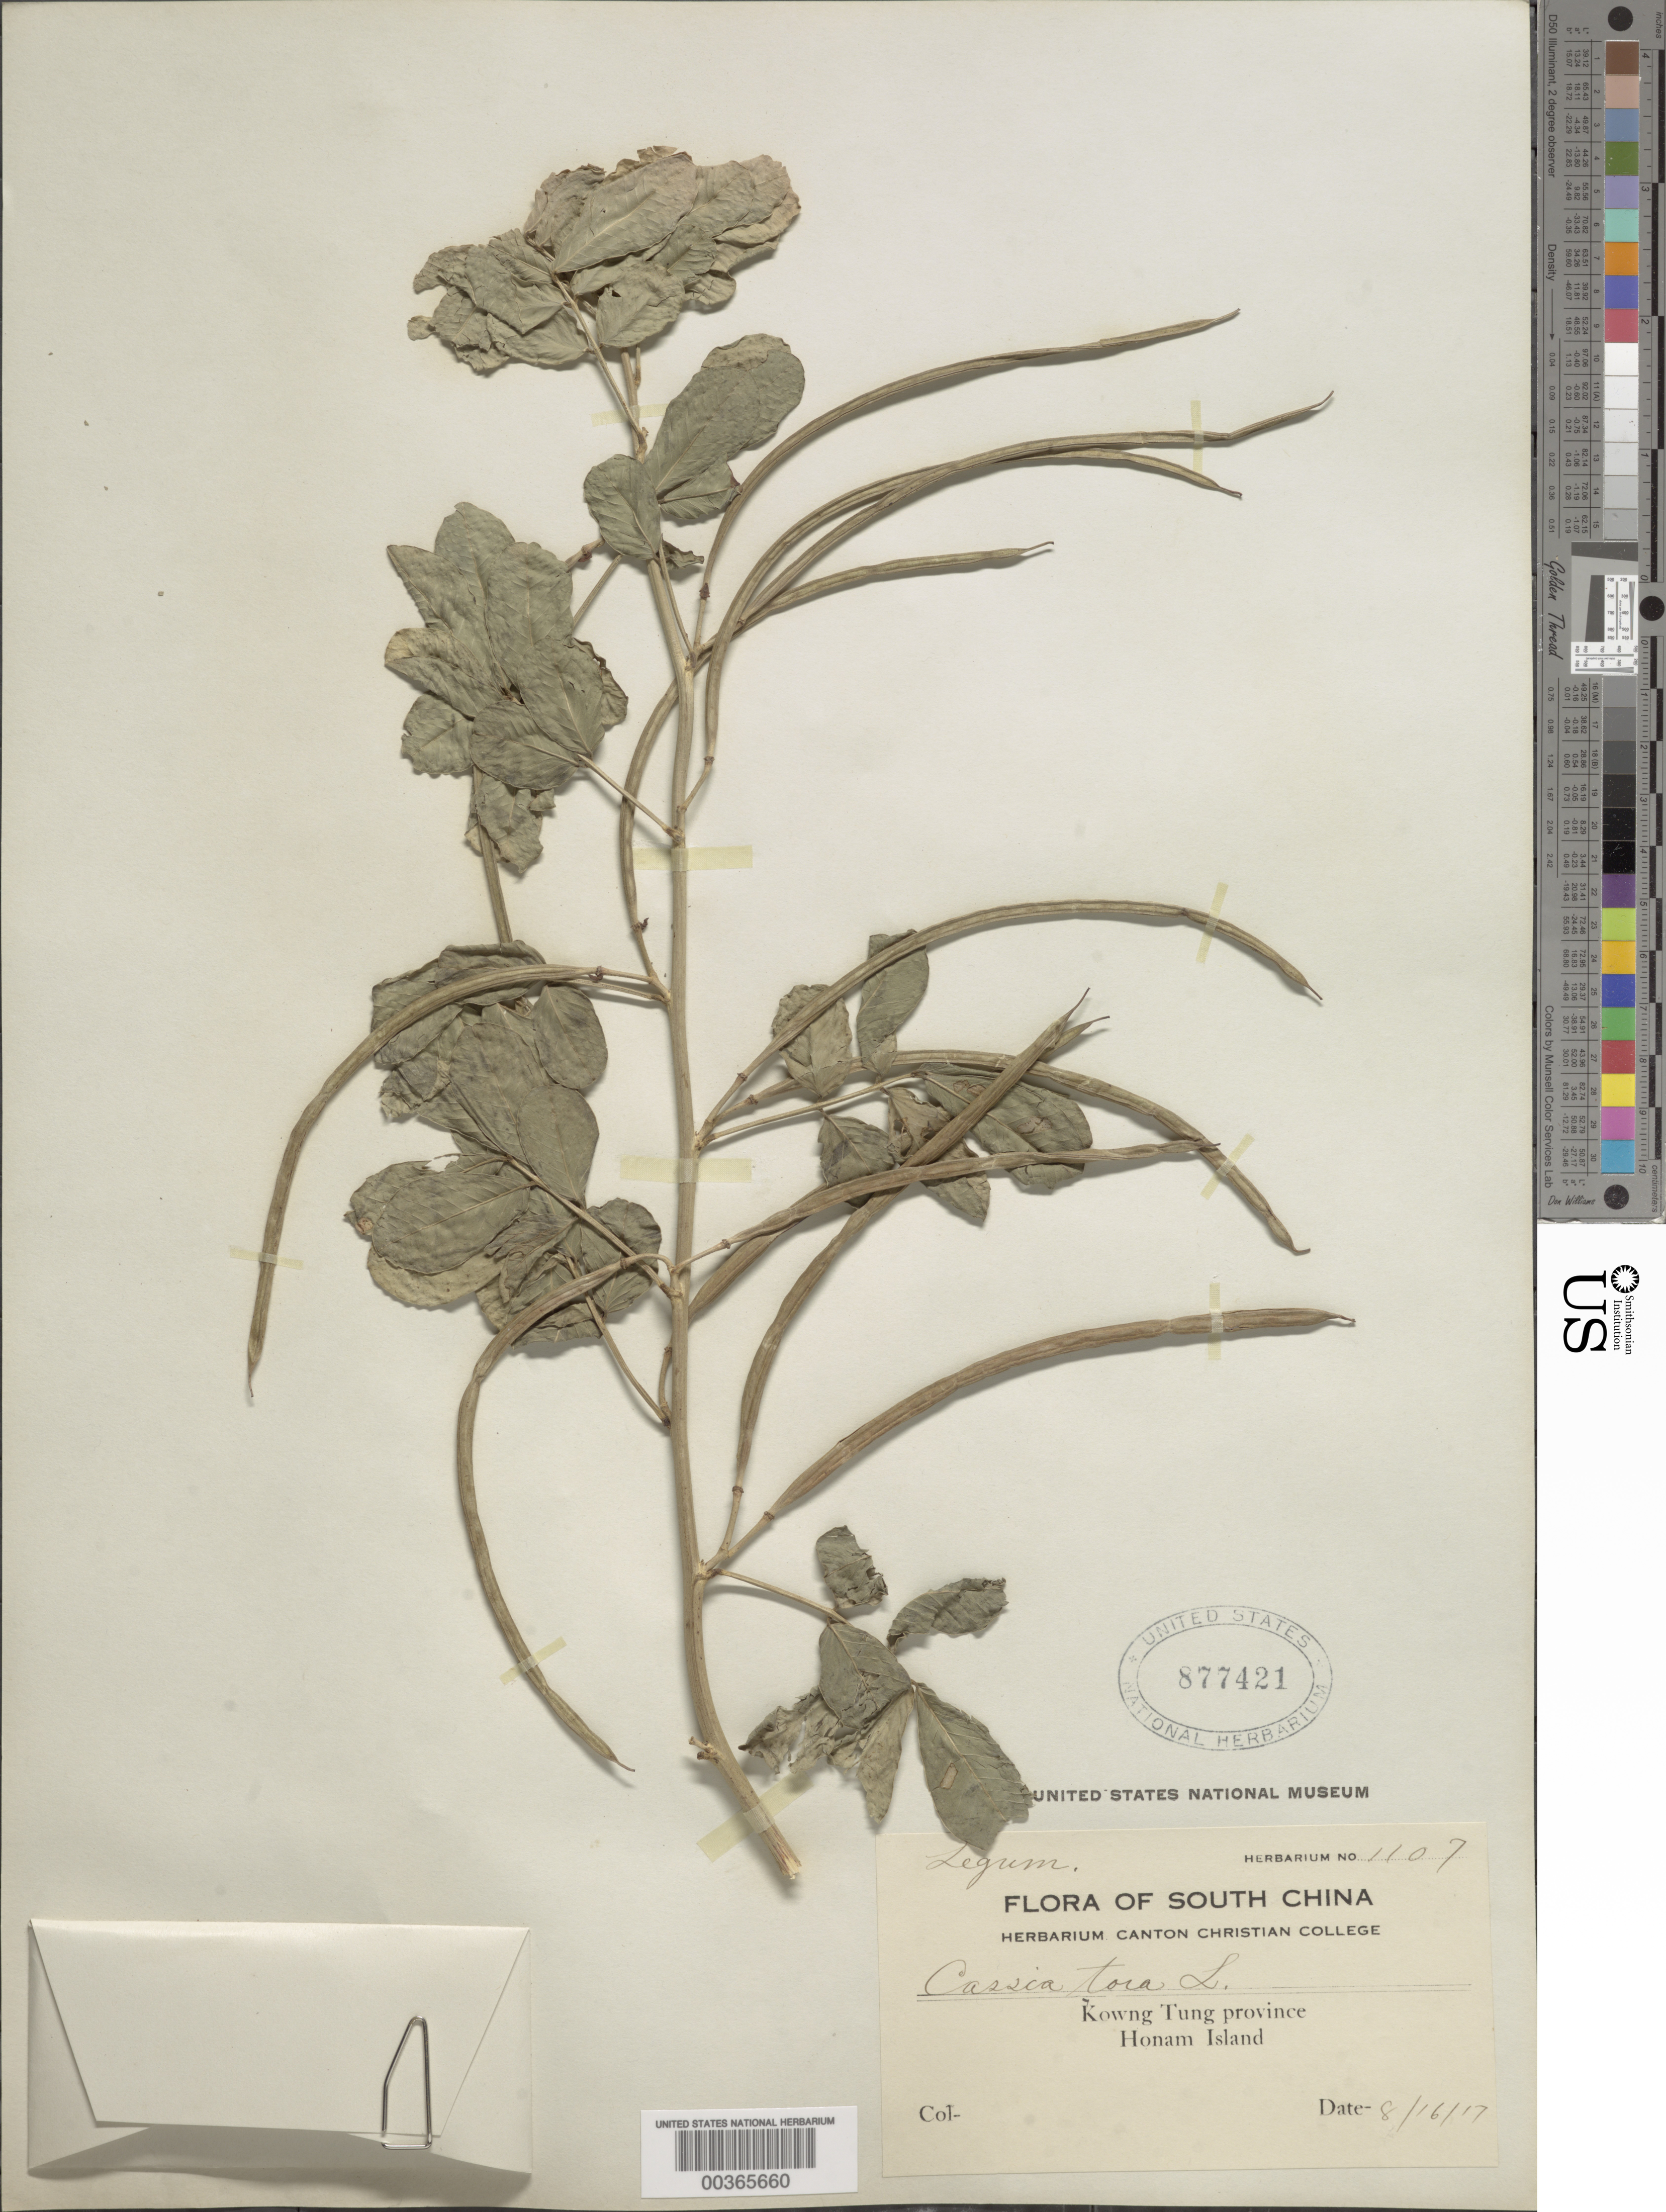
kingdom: Plantae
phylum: Tracheophyta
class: Magnoliopsida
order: Fabales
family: Fabaceae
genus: Senna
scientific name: Senna obtusifolia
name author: (L.) H.S. Irwin & Barneby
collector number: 1107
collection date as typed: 16 Aug 1917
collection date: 1917-08-16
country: China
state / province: Guangdong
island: Honam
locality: Honam i.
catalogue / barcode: US 877421